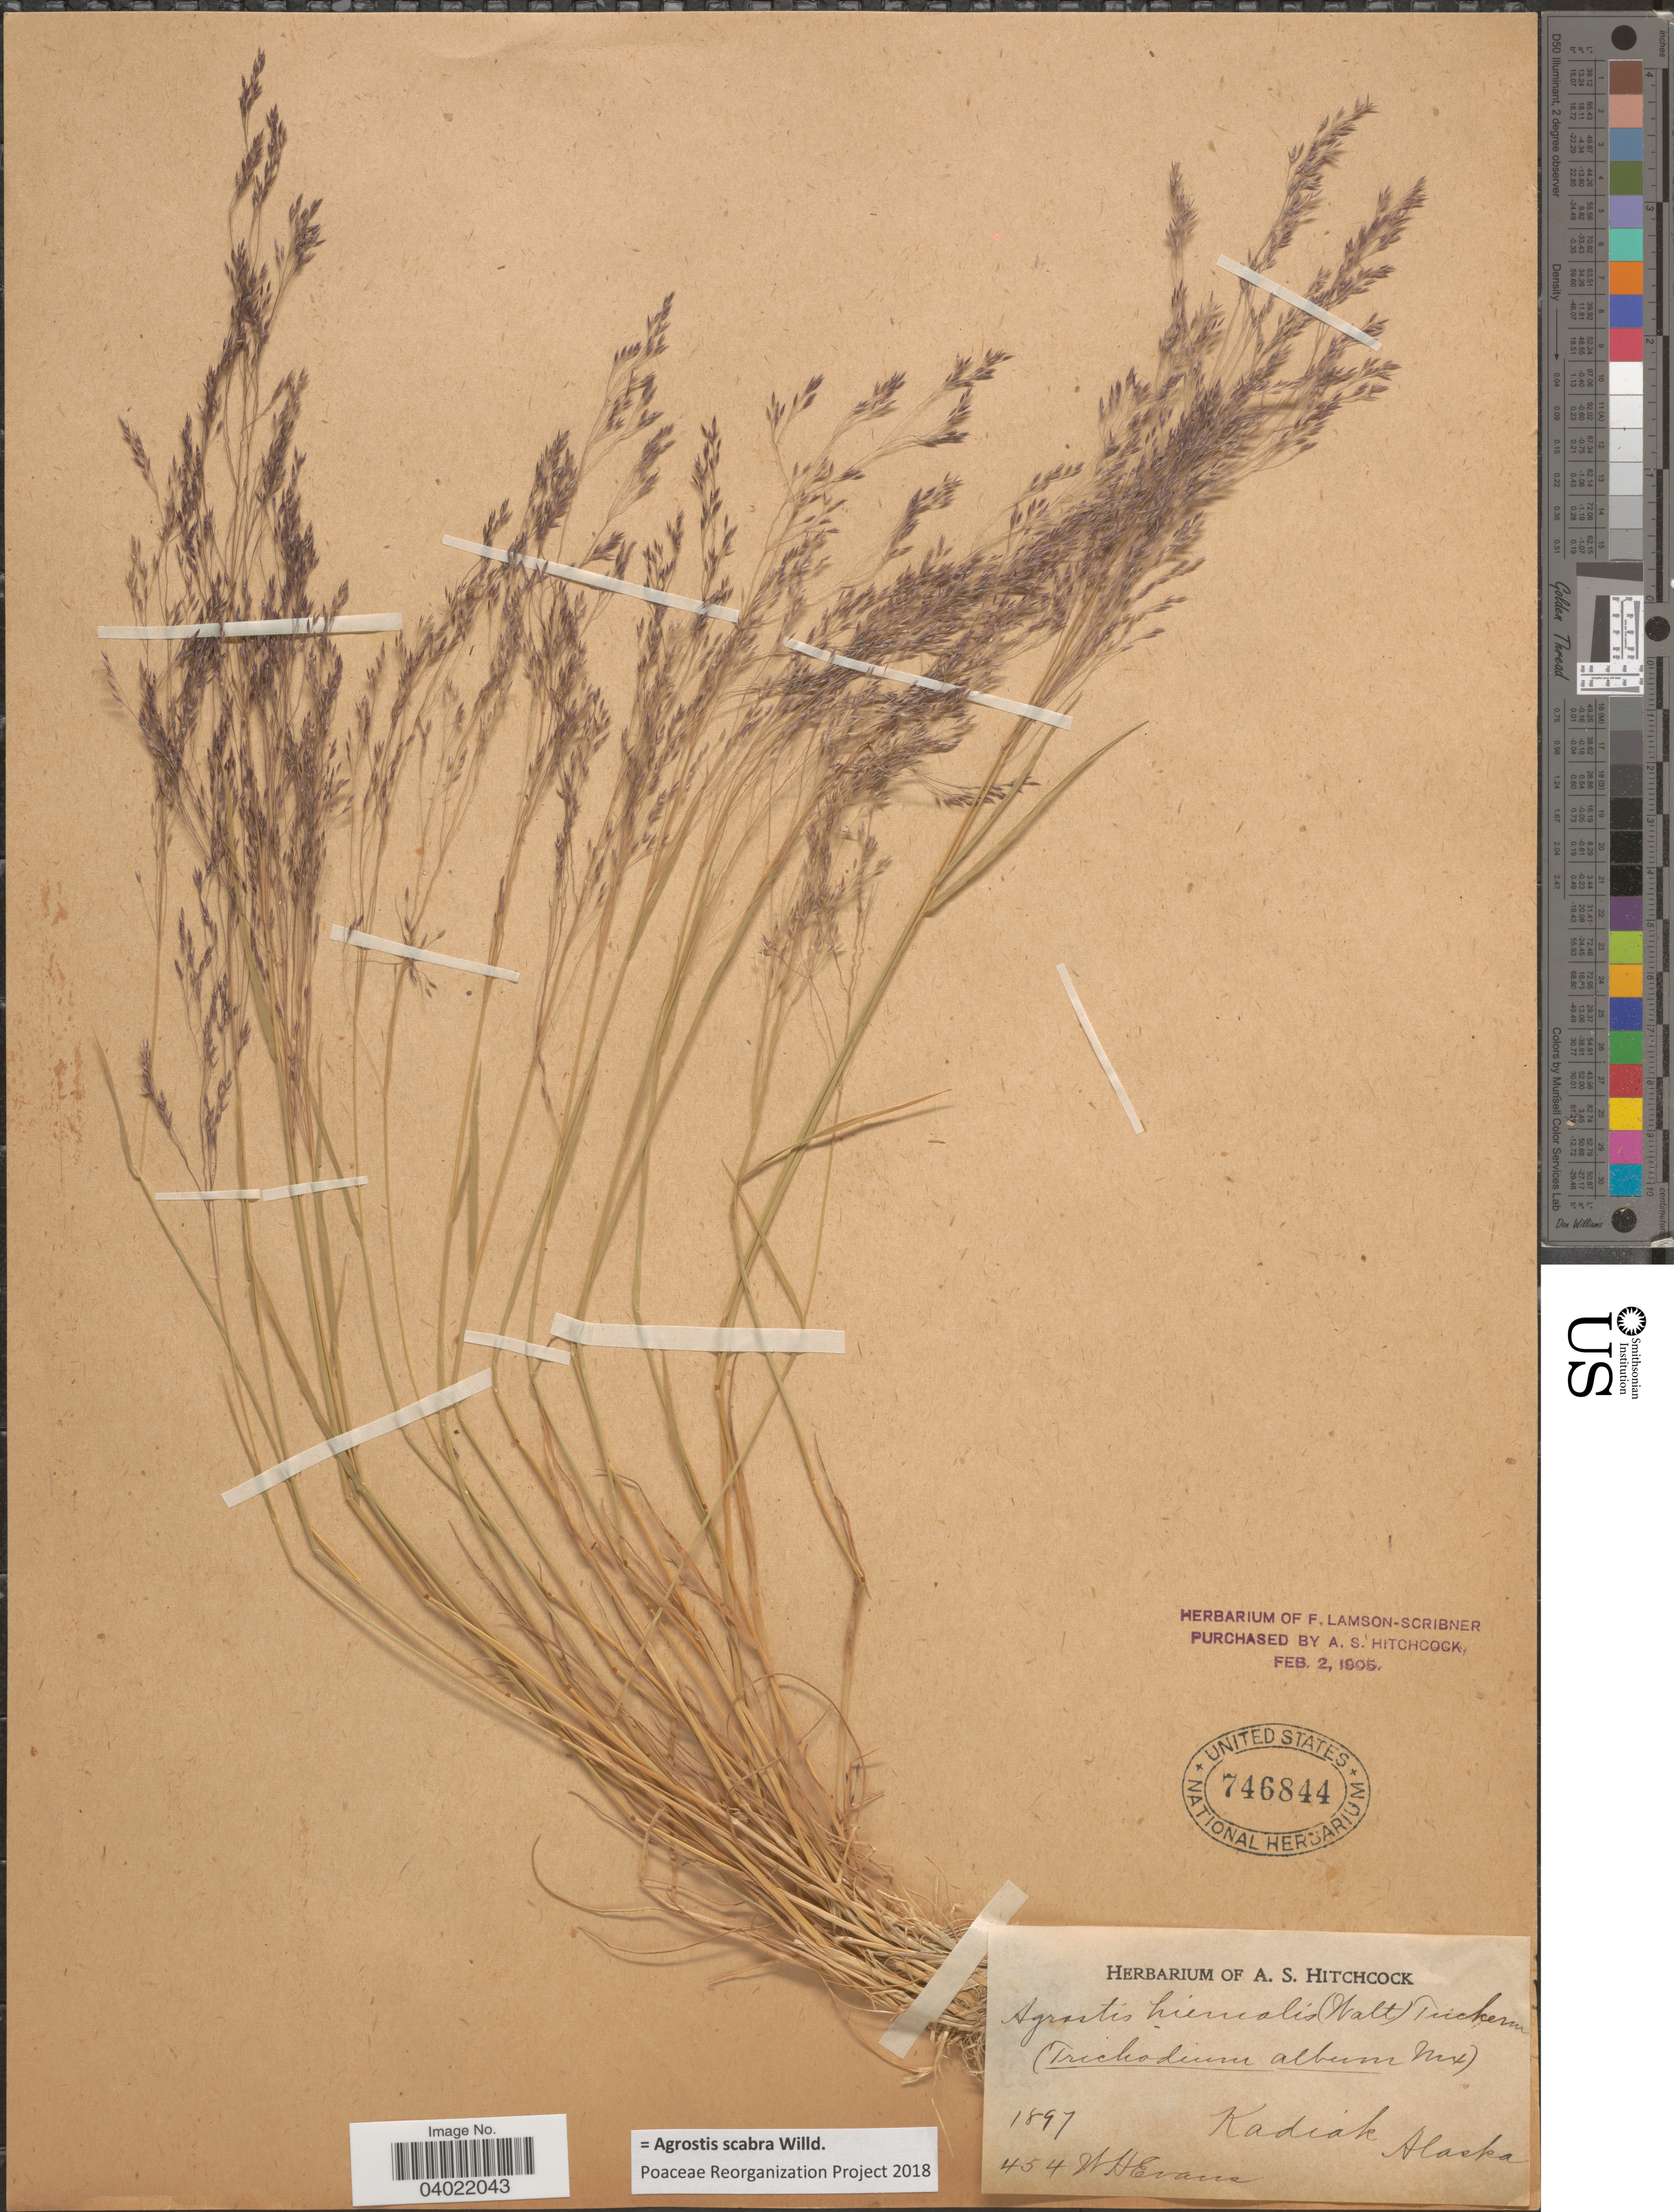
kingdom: Plantae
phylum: Tracheophyta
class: Liliopsida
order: Poales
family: Poaceae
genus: Agrostis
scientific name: Agrostis scabra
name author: Willd.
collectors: W. H. Evans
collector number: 454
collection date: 1897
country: United States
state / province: Alaska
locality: Kodiak.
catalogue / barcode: US 746844